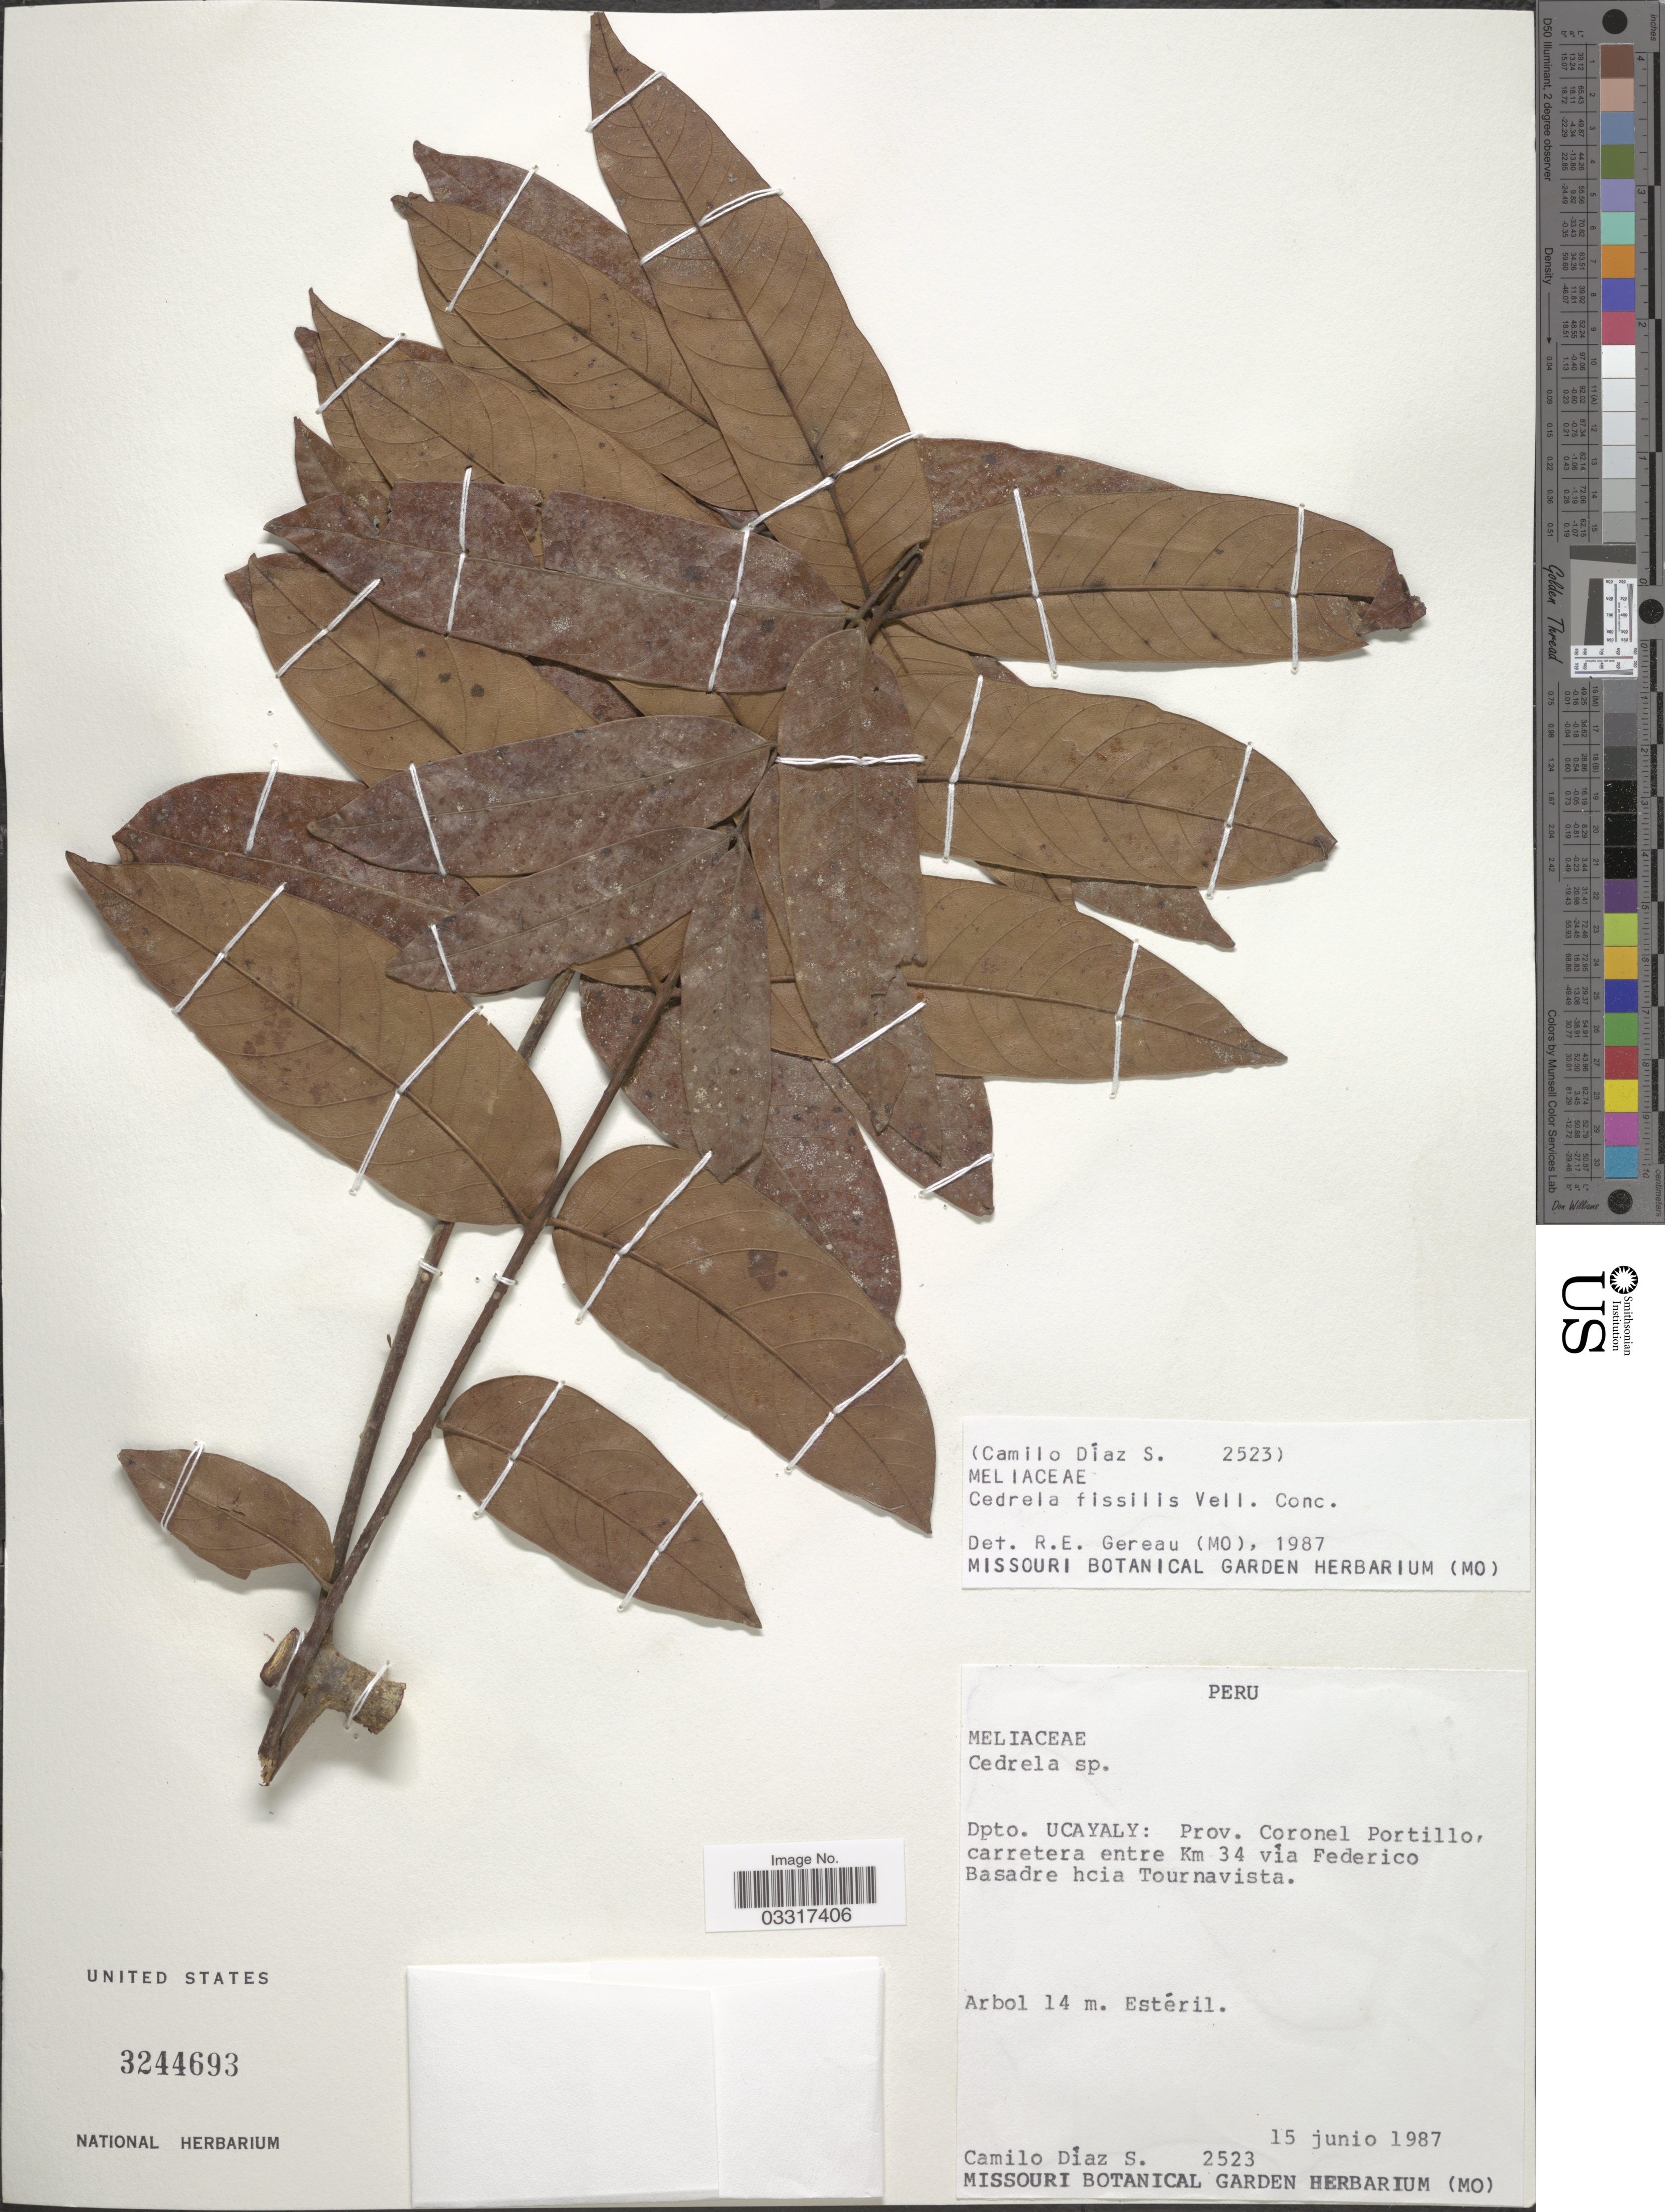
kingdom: Plantae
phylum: Tracheophyta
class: Magnoliopsida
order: Sapindales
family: Meliaceae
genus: Cedrela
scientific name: Cedrela fissilis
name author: Vell.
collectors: C. Díaz S.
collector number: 2523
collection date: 1987-06-15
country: Peru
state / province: Ucayali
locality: Dpto. Ucayaly: Prov. Coronel Portillo, carretera entre Km 34 via Federico Basadre hcia Tournavista.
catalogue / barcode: US 3244693